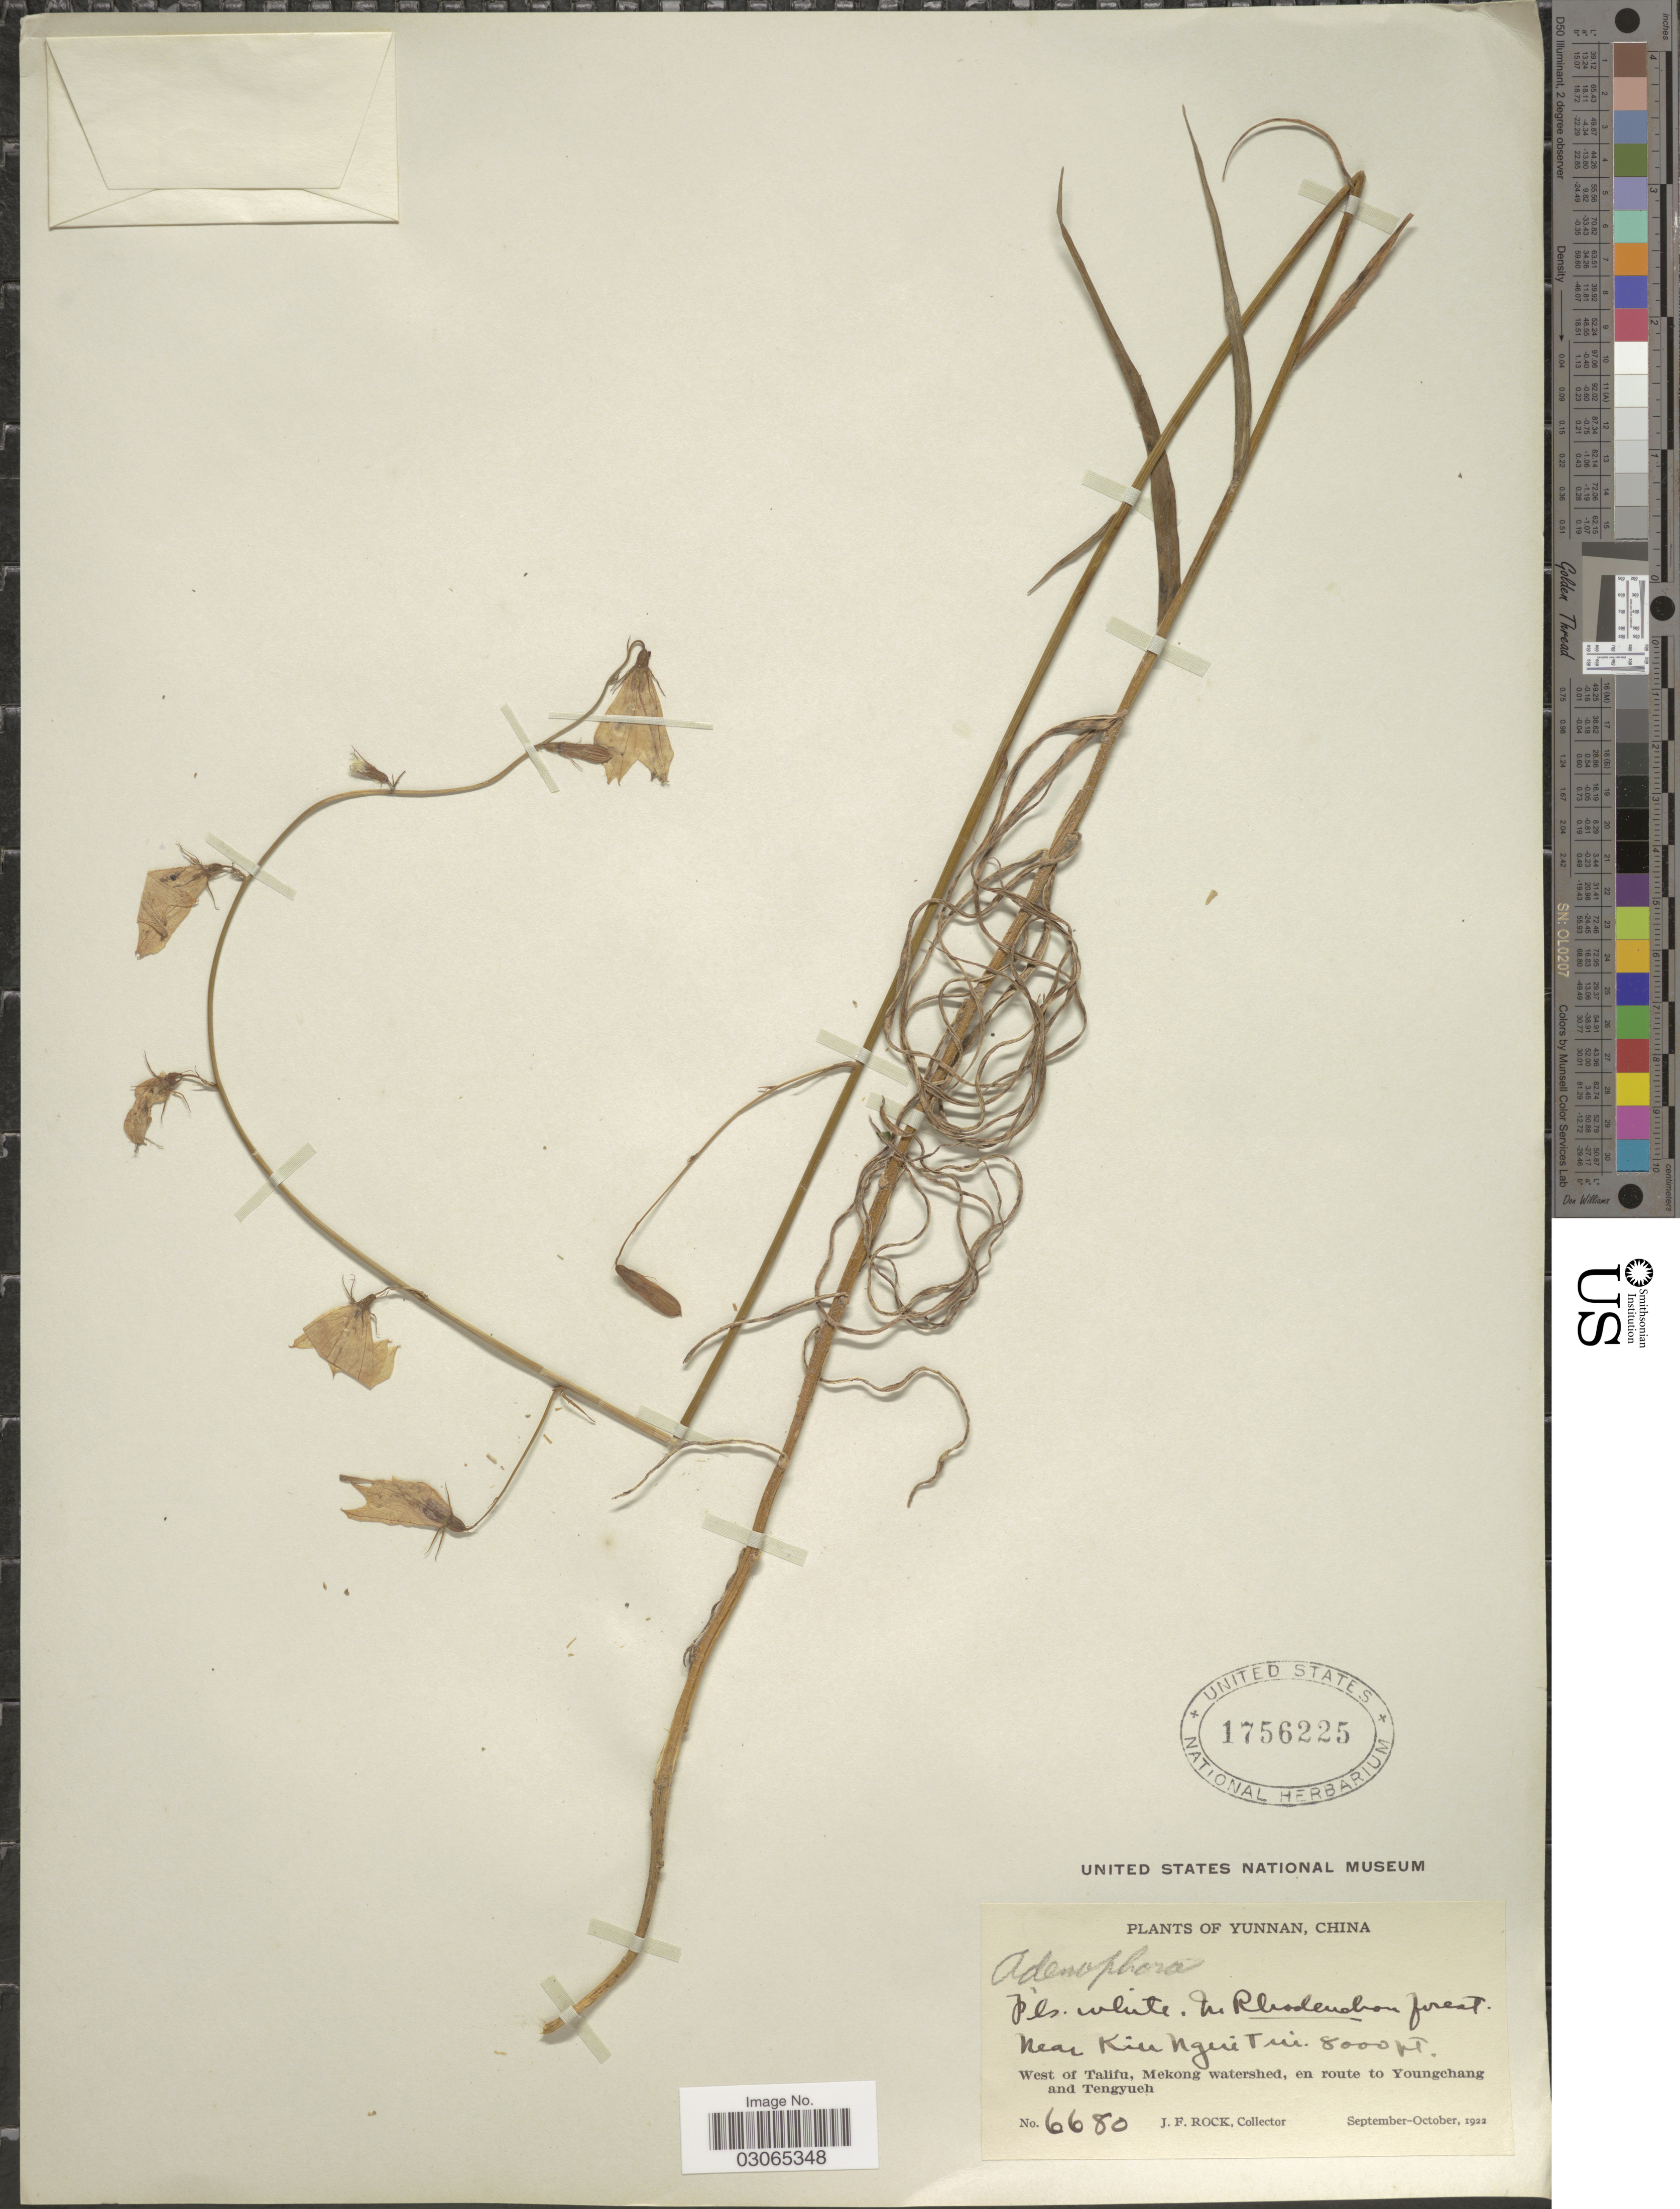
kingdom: Plantae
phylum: Tracheophyta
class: Magnoliopsida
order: Asterales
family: Campanulaceae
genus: Adenophora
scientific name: Adenophora sp.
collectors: J. Rock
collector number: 6680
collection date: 1922-09/1922-10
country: China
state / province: Yunnan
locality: Near Kiu Ngui Tui. West of Talifu, Mekong watershed, en route to Youngchang and Tengyueh.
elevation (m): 2438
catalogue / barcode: US 1756225